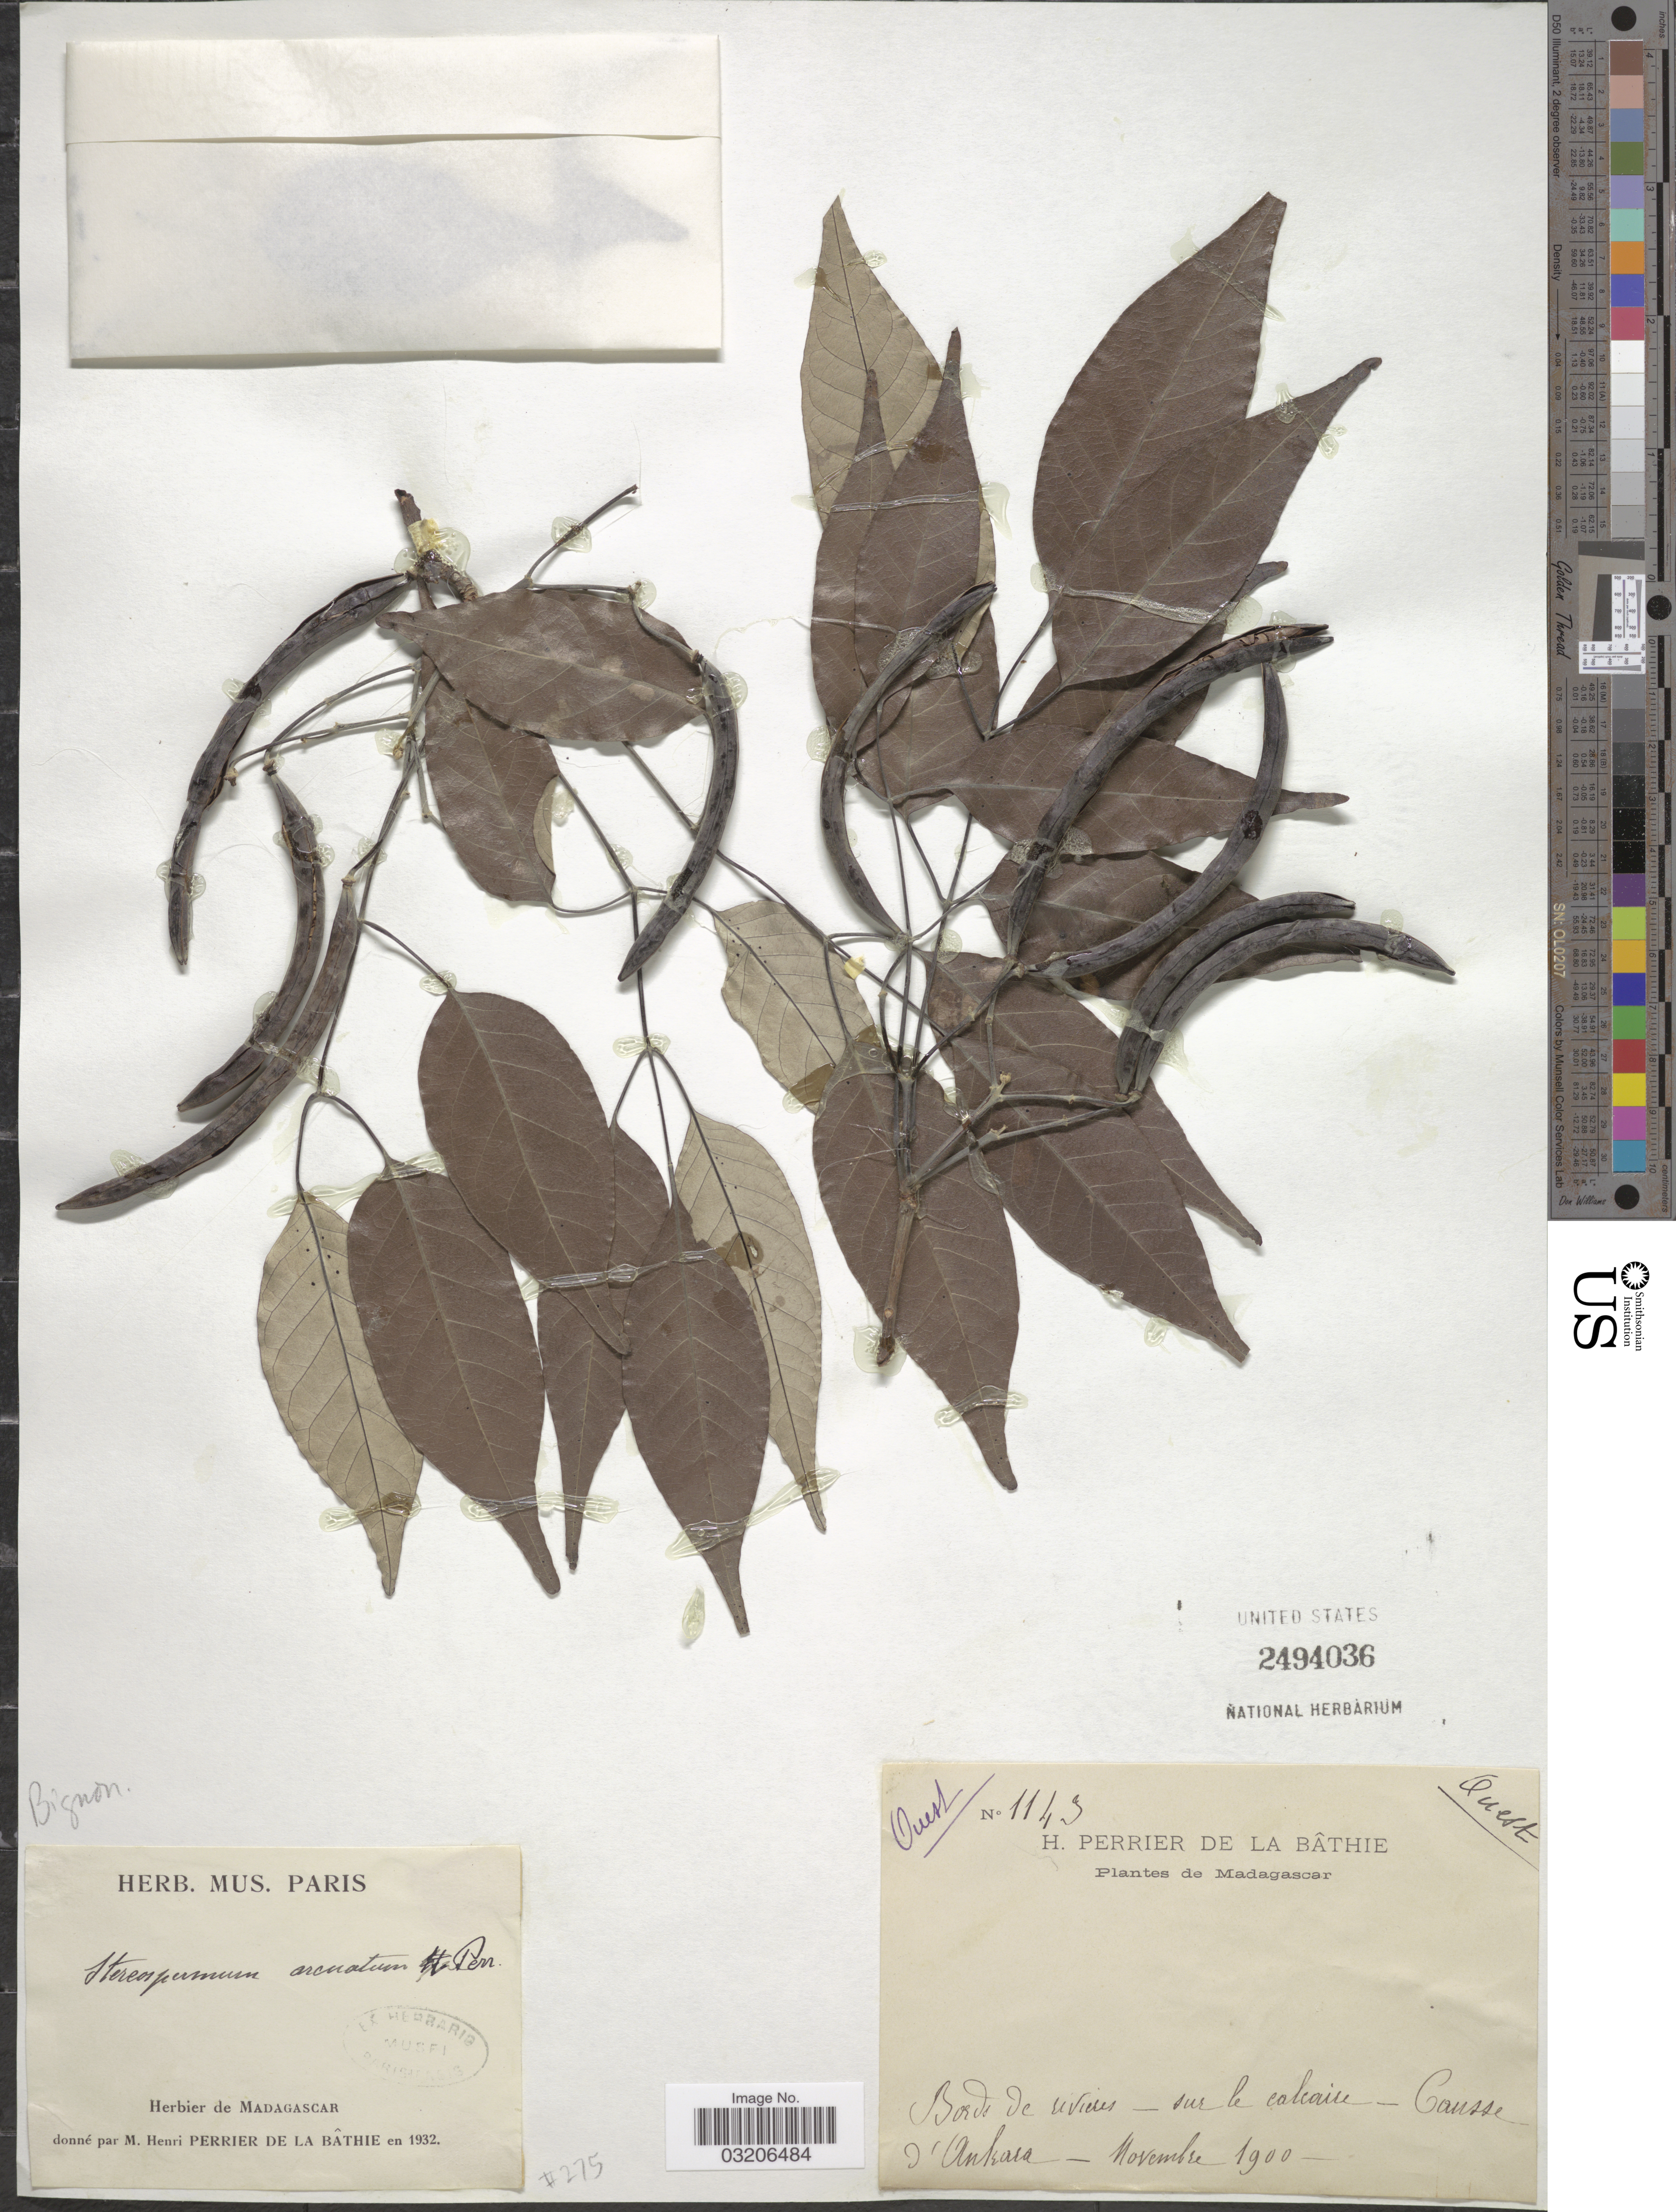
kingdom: Plantae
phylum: Tracheophyta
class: Magnoliopsida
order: Lamiales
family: Bignoniaceae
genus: Stereospermum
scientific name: Stereospermum arcuatum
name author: H. Perrier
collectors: H. Perrier de la Bâthie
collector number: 1143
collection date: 1900-11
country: Madagascar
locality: Borde de rivieres - sur le calcaire - Causse d'Ankara.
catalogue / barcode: US 2494036